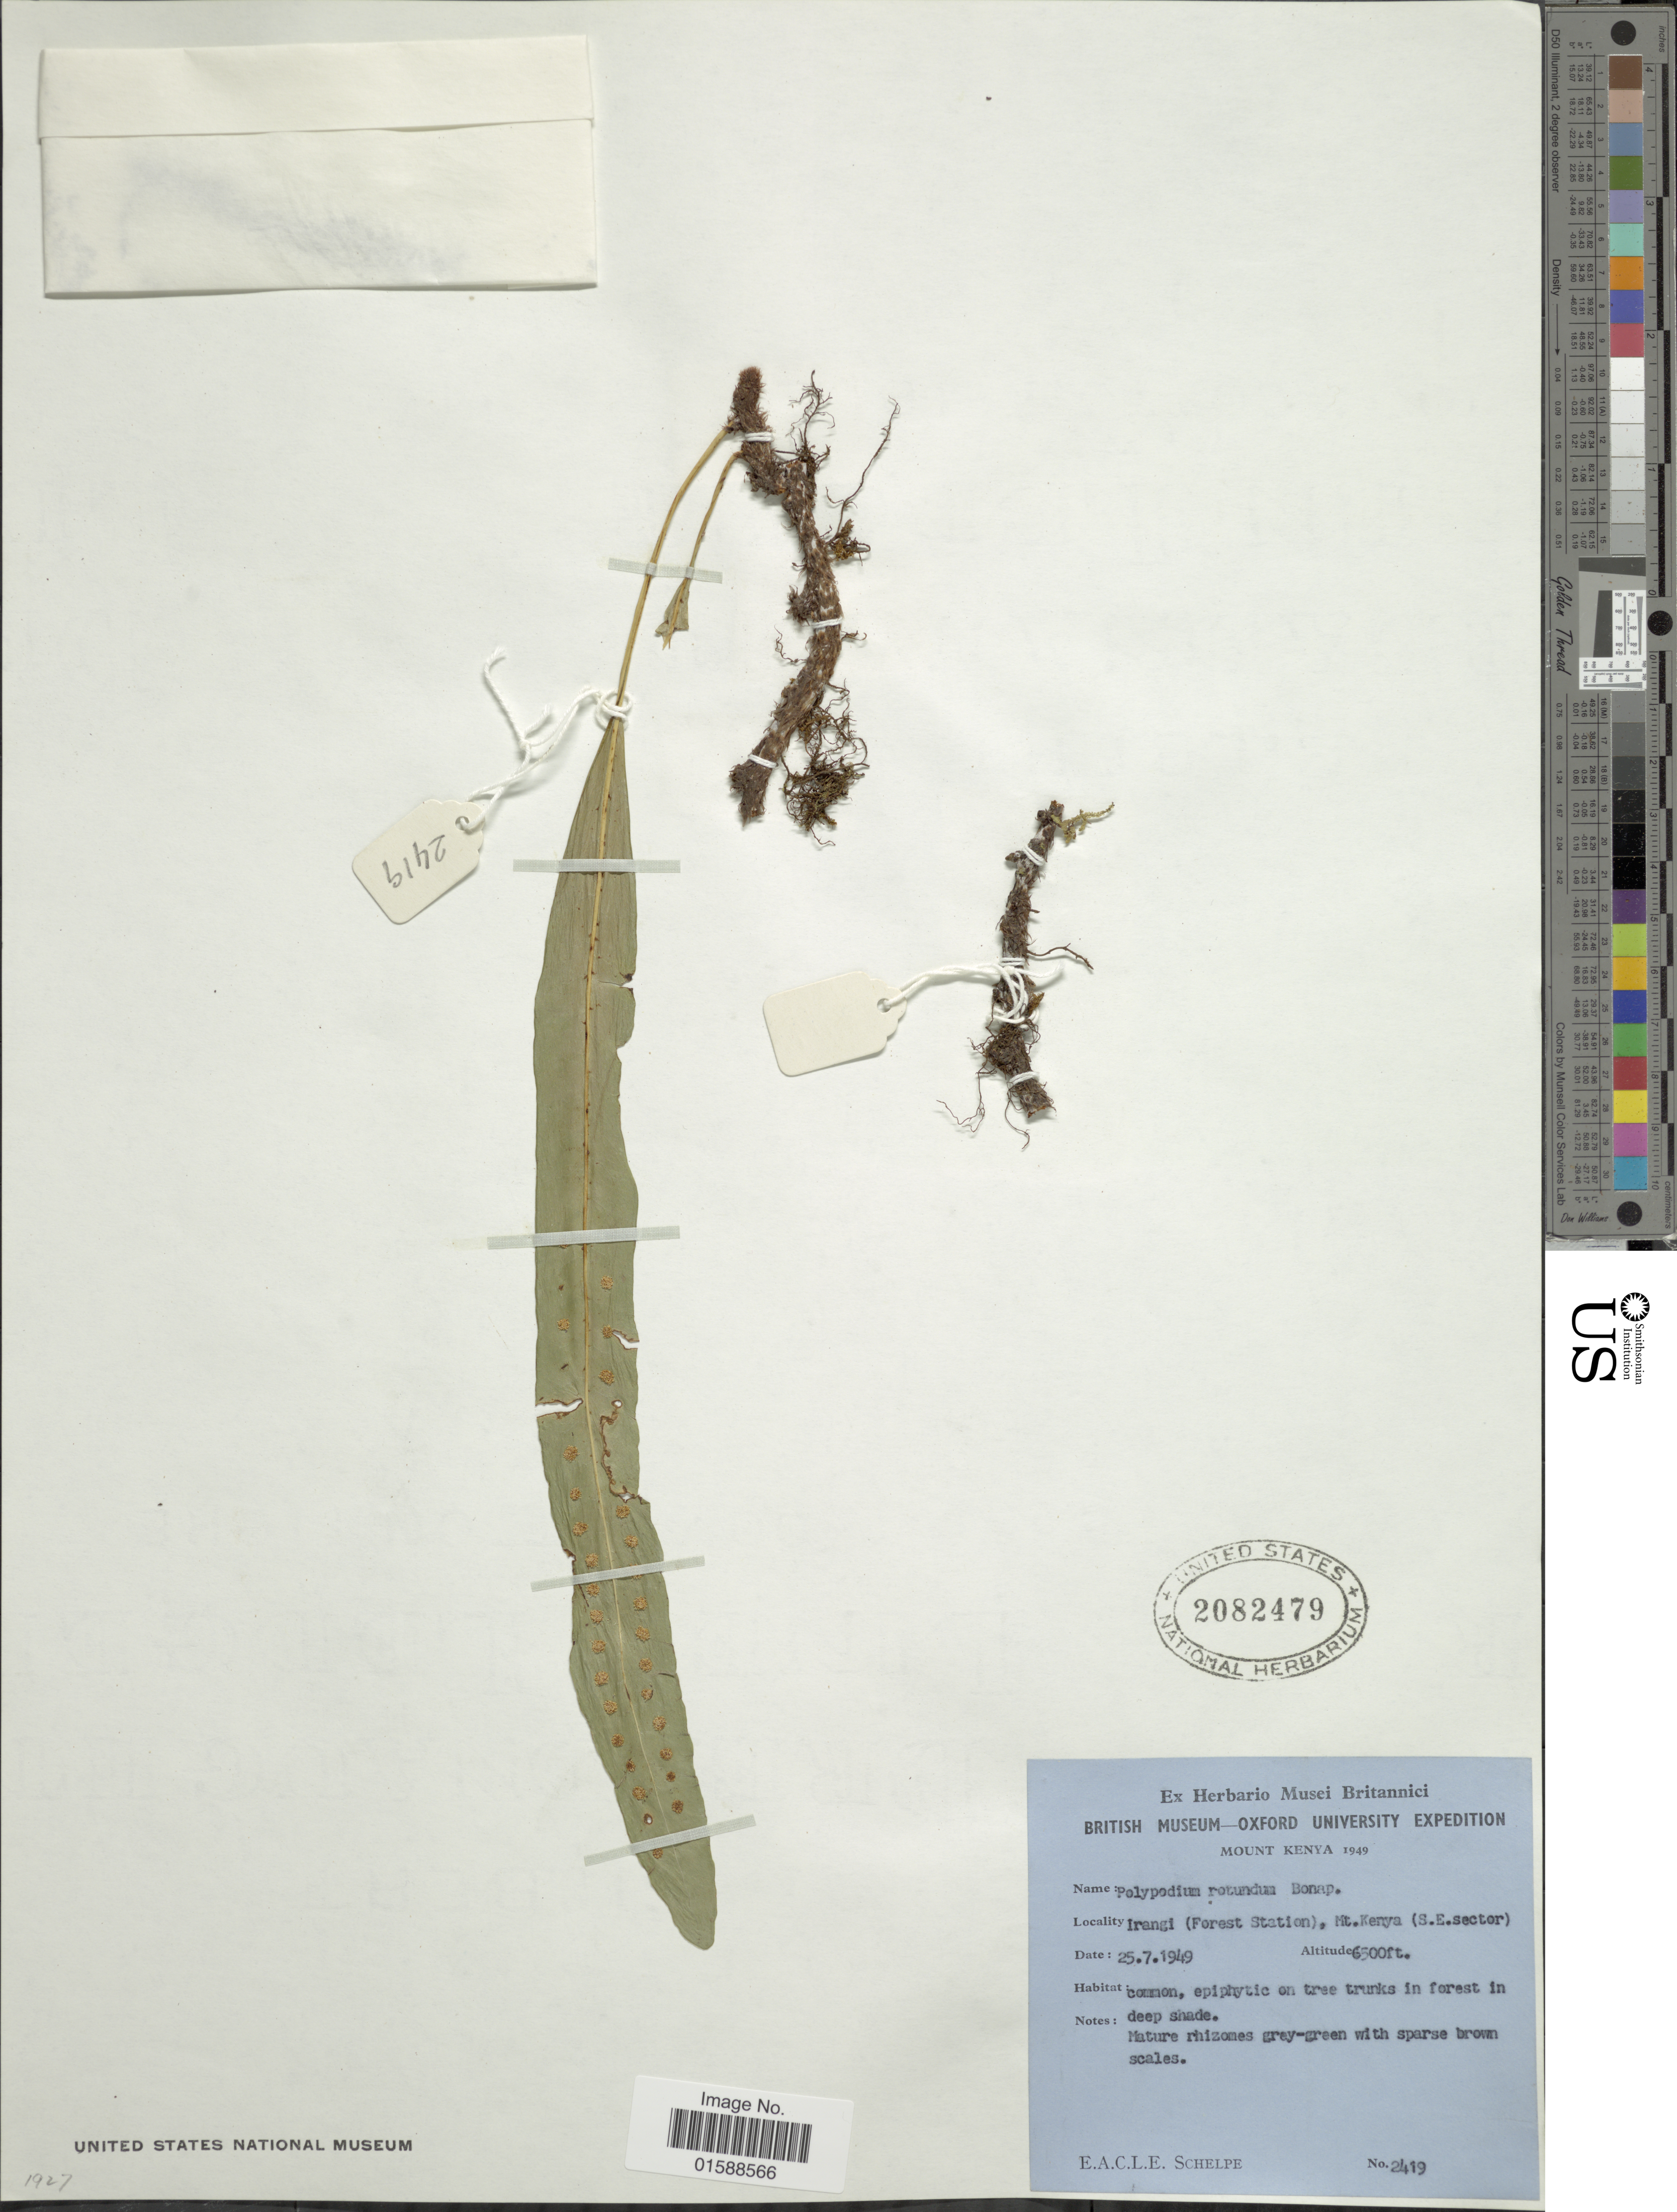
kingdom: Plantae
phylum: Tracheophyta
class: Polypodiopsida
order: Polypodiales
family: Polypodiaceae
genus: Lepisorus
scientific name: Lepisorus excavatus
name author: (Bory ex Willd.) Ching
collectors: E. A. C. L. E. Schelpe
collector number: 2419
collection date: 1949-07-25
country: Kenya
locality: Mount Kenya. Irangi (Forest Station), Mt. Kenya (S.E.Sector)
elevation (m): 1981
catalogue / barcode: US 2082479